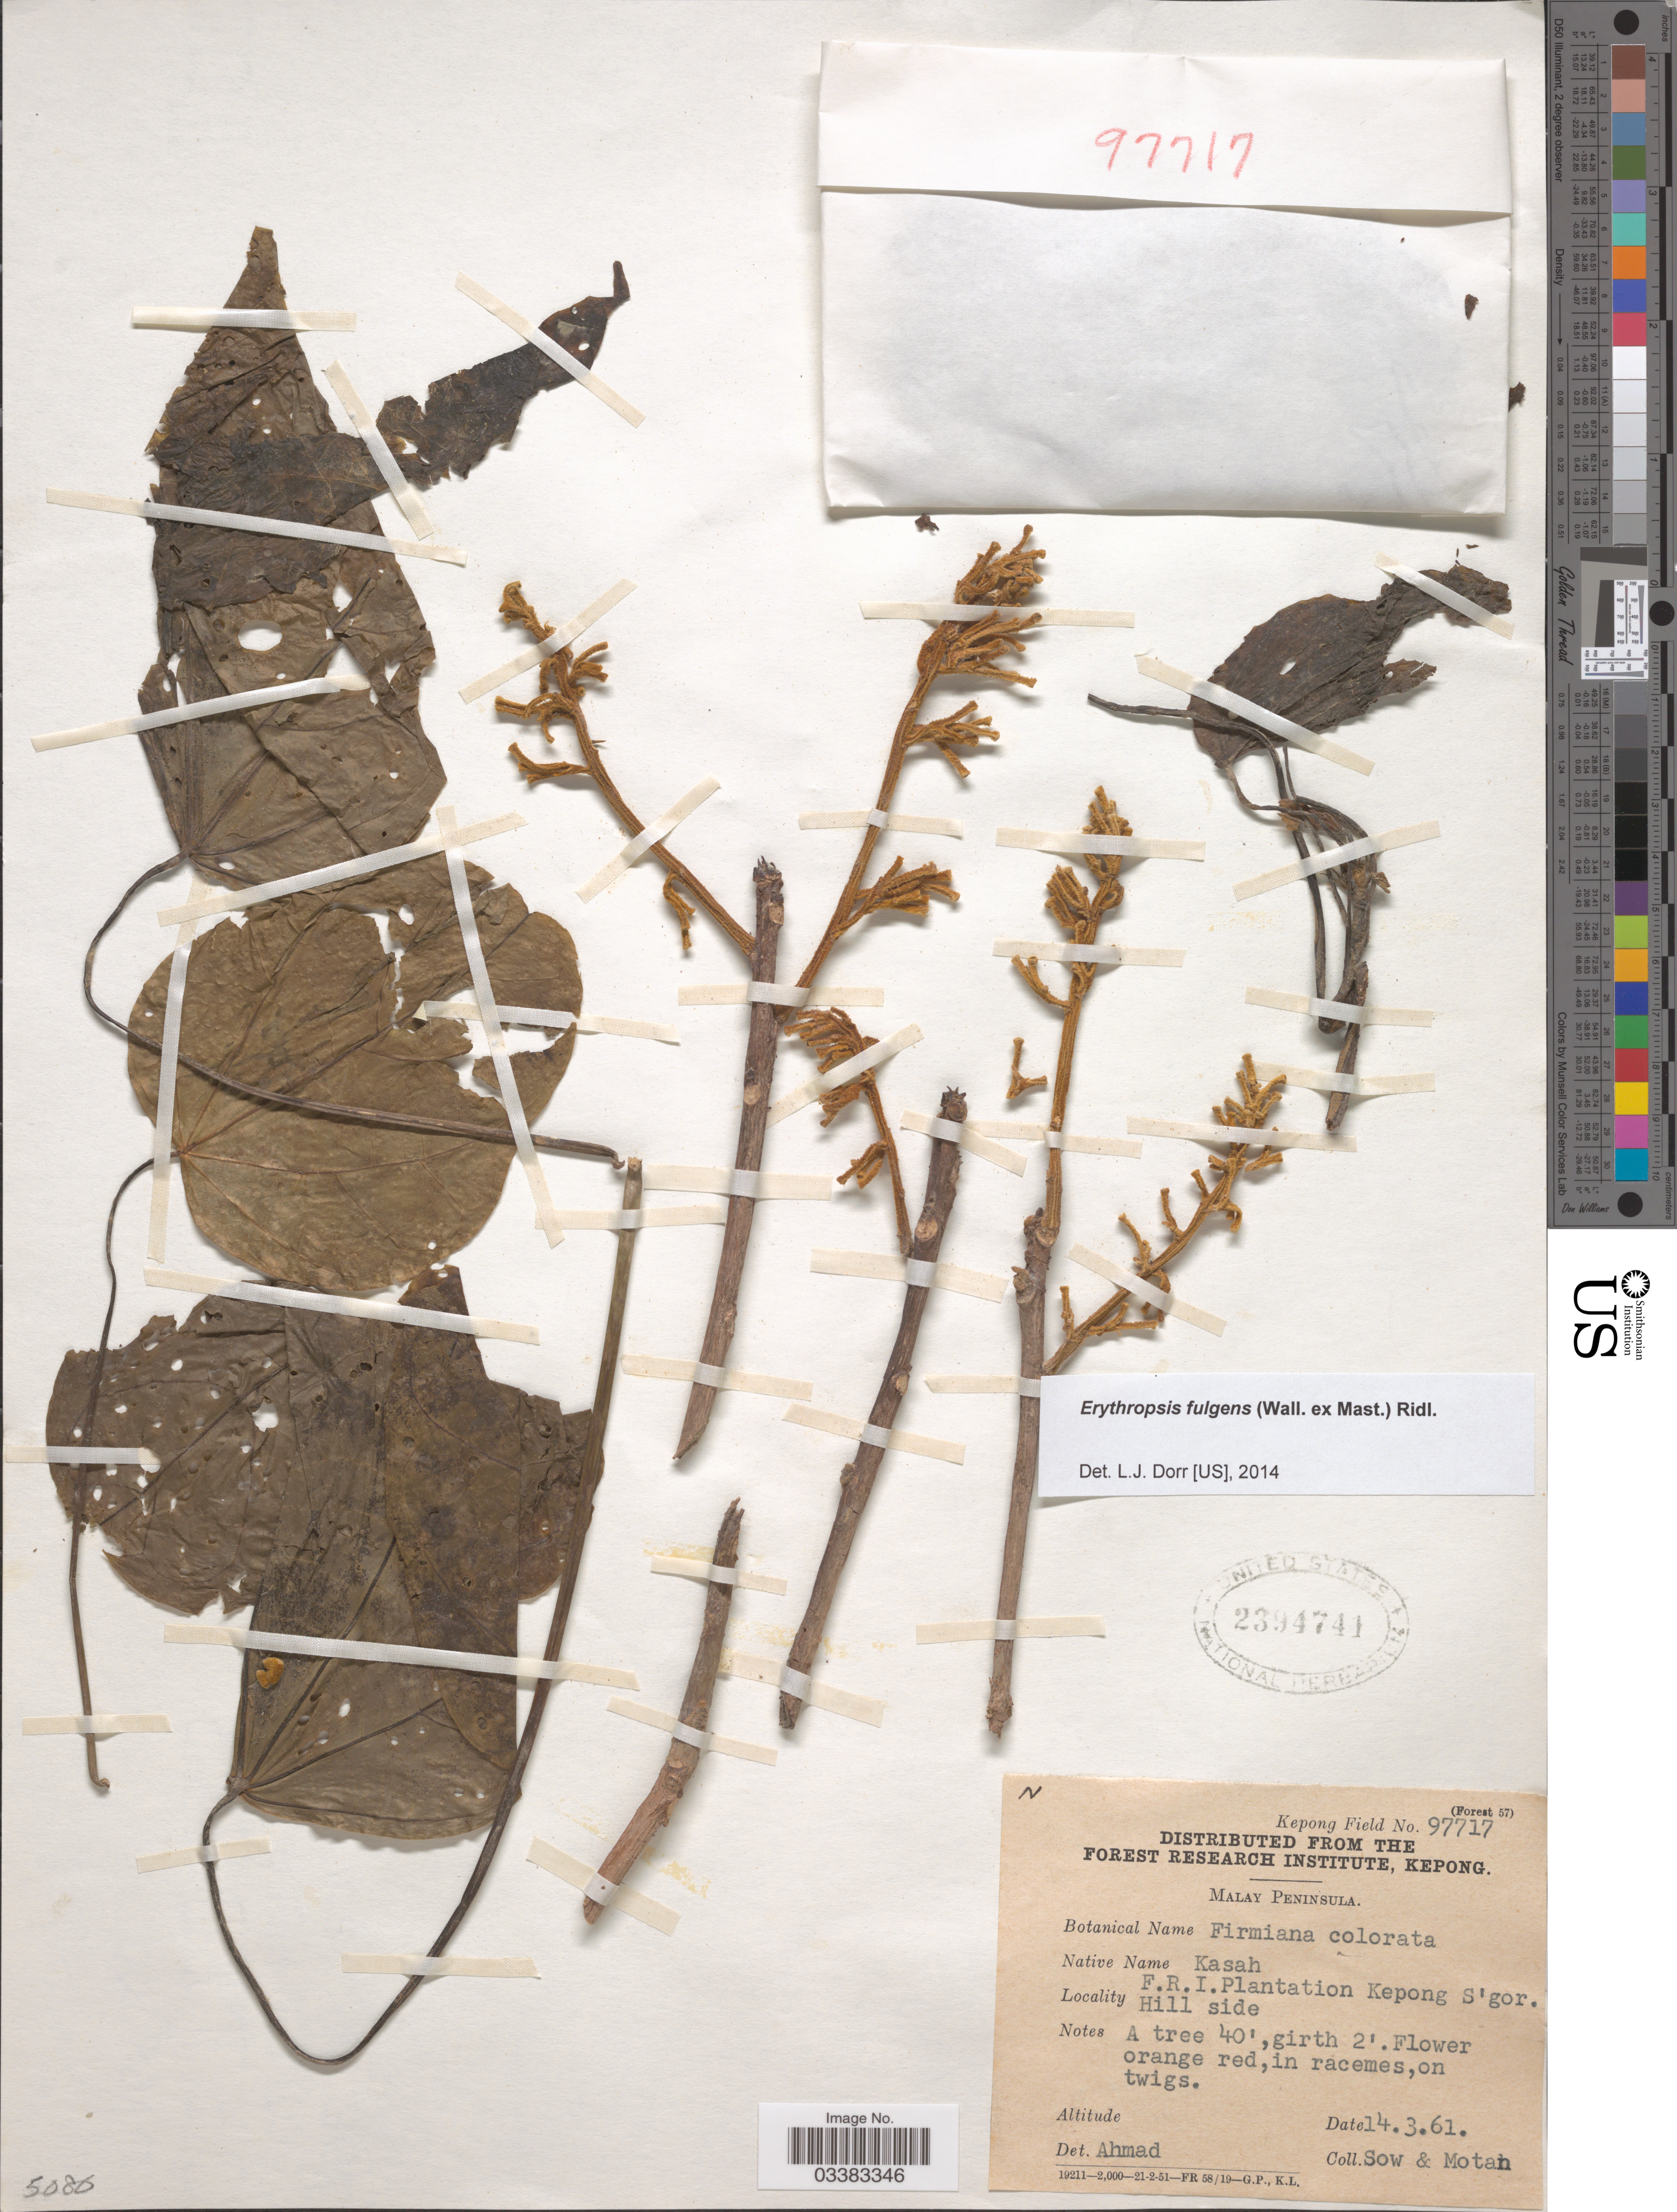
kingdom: Plantae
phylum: Tracheophyta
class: Magnoliopsida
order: Malvales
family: Malvaceae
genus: Erythropsis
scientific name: Erythropsis fulgens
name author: (Mast.) Ridl.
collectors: -. Sow & -. Motan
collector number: Kepong Field 97717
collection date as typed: Transcribed d/m/y: 14/3/61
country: Malaysia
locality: Malay Peninsula. F.R.I. Plantation Kepong S'gor.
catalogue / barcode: US 2394741